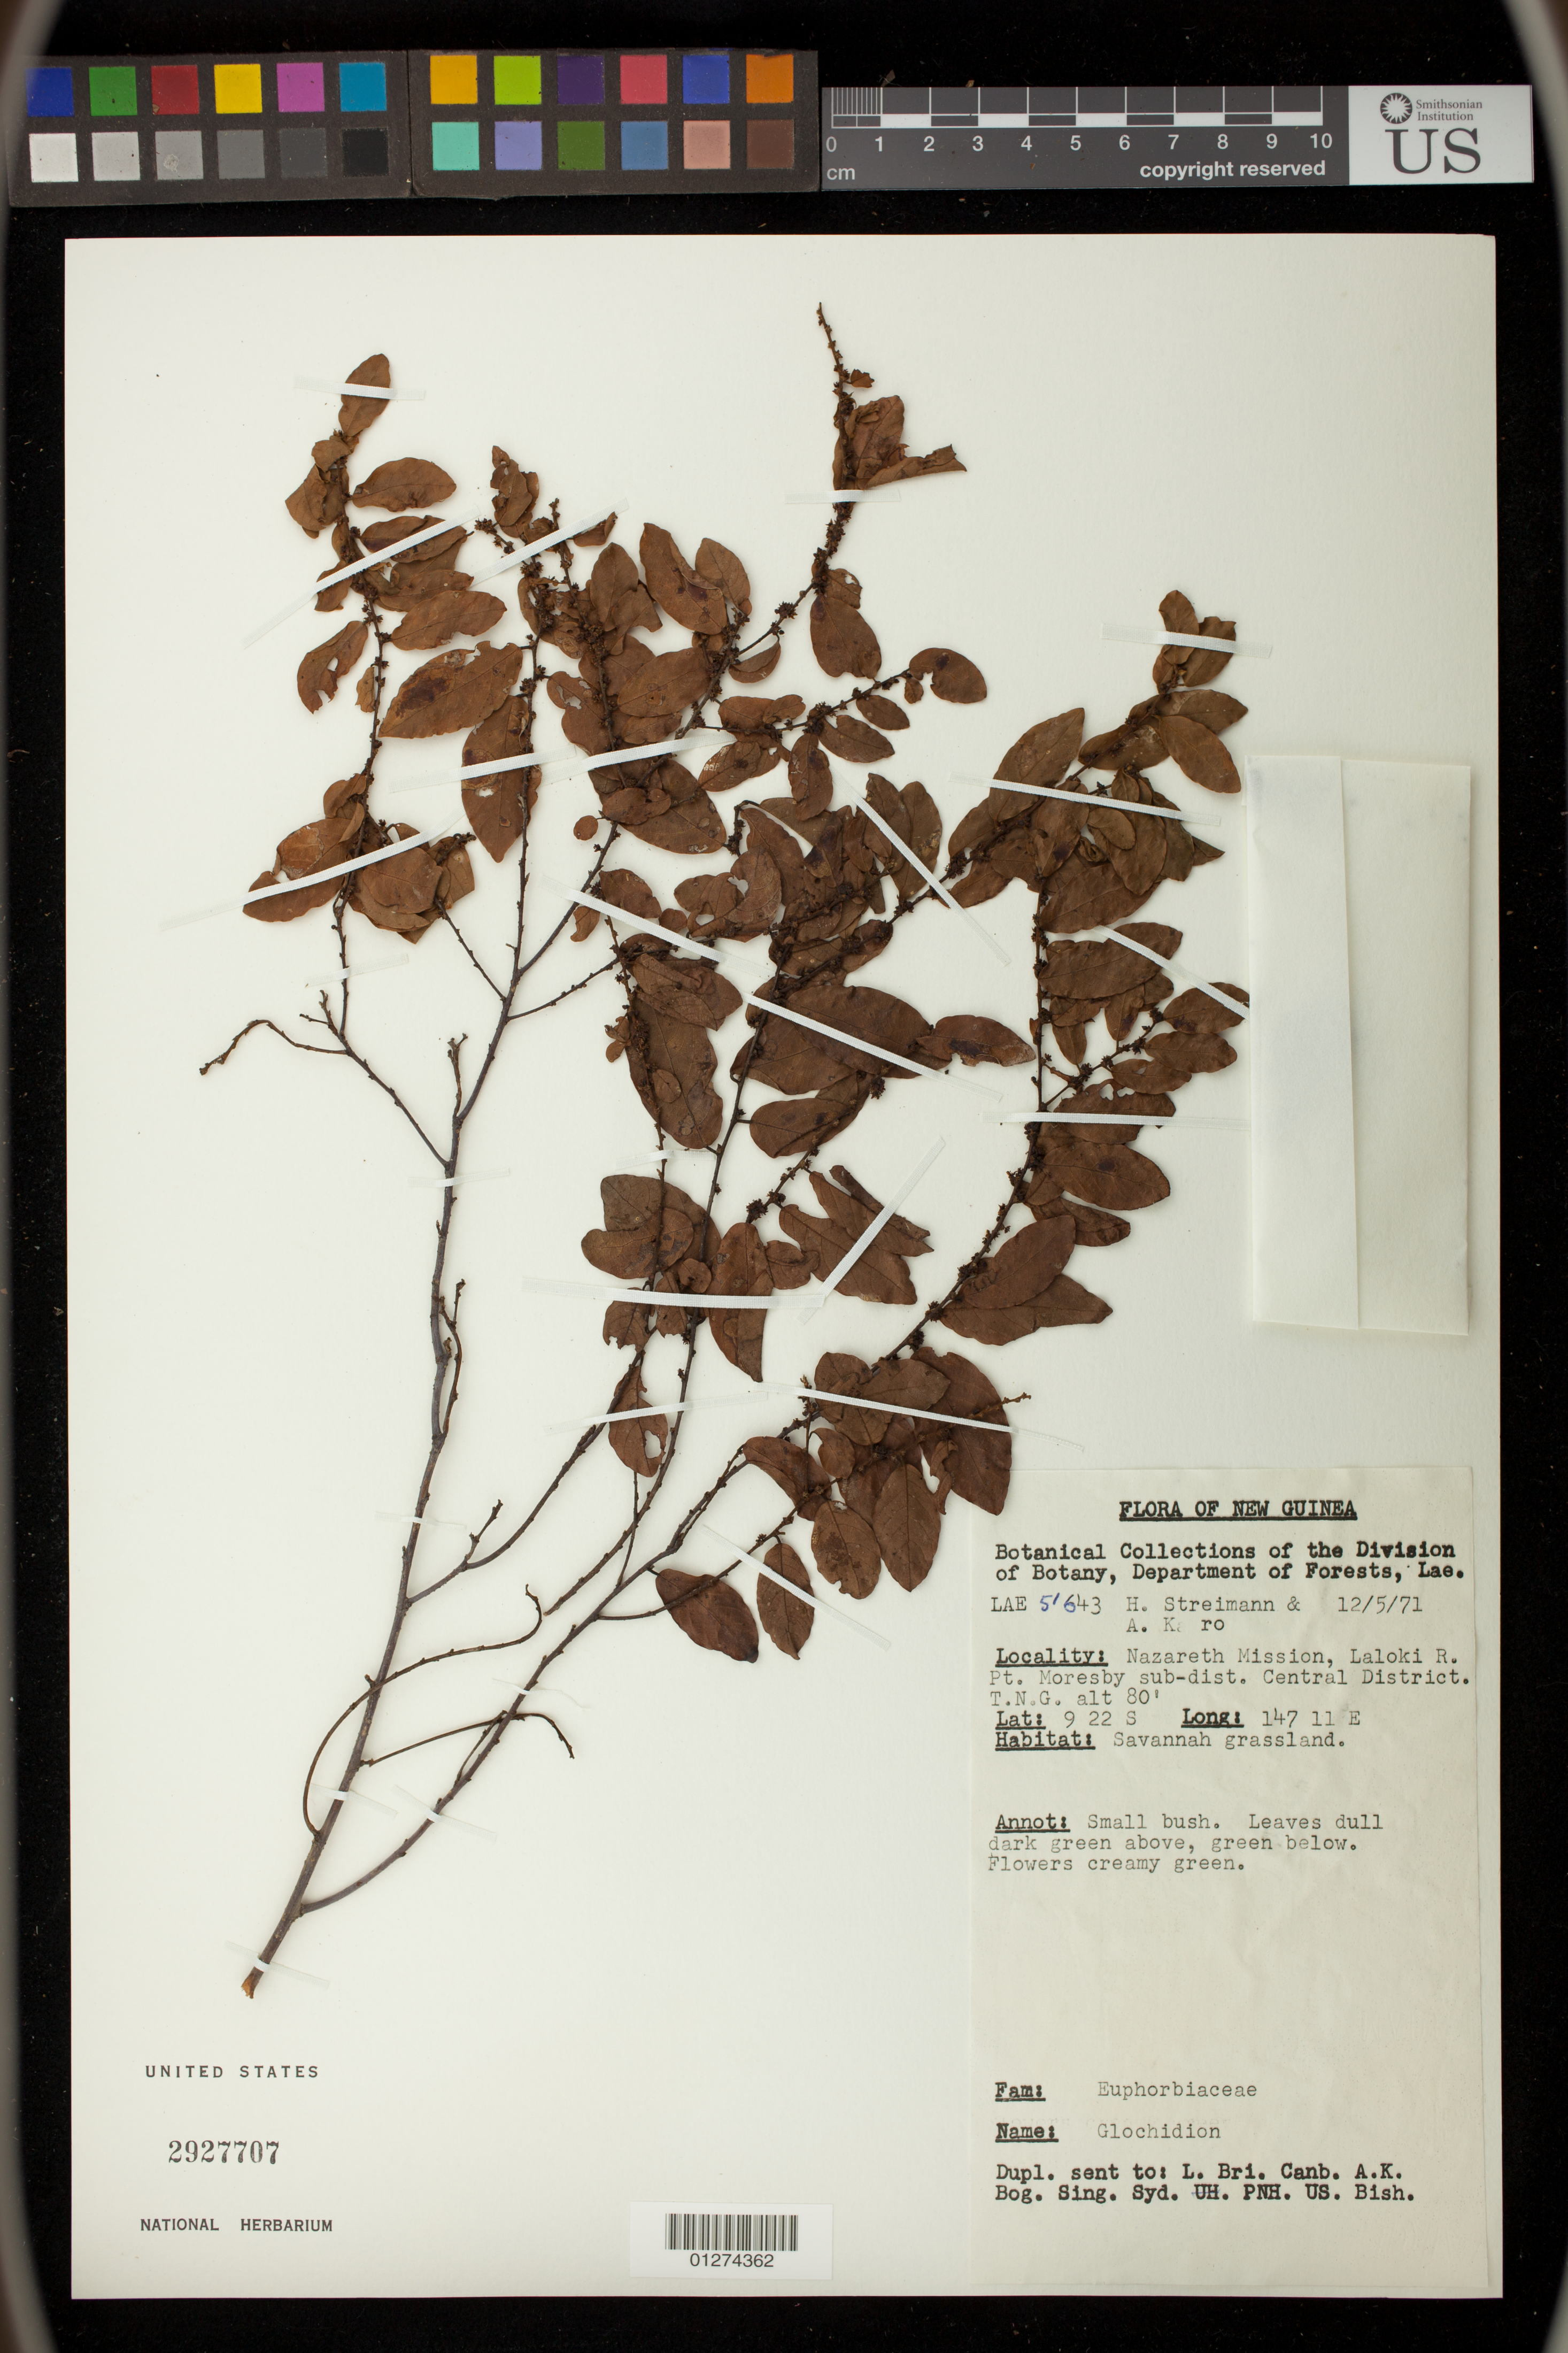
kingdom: Plantae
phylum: Tracheophyta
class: Magnoliopsida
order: Malpighiales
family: Phyllanthaceae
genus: Glochidion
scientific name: Glochidion sp.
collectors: H. Streimann & A. Kairo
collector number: LAE 5/643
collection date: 1971-05-12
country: Papua New Guinea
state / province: National Capital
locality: Nazareth Mission, Laloki River, Port Moresby, Central District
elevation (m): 24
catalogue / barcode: US 2927707